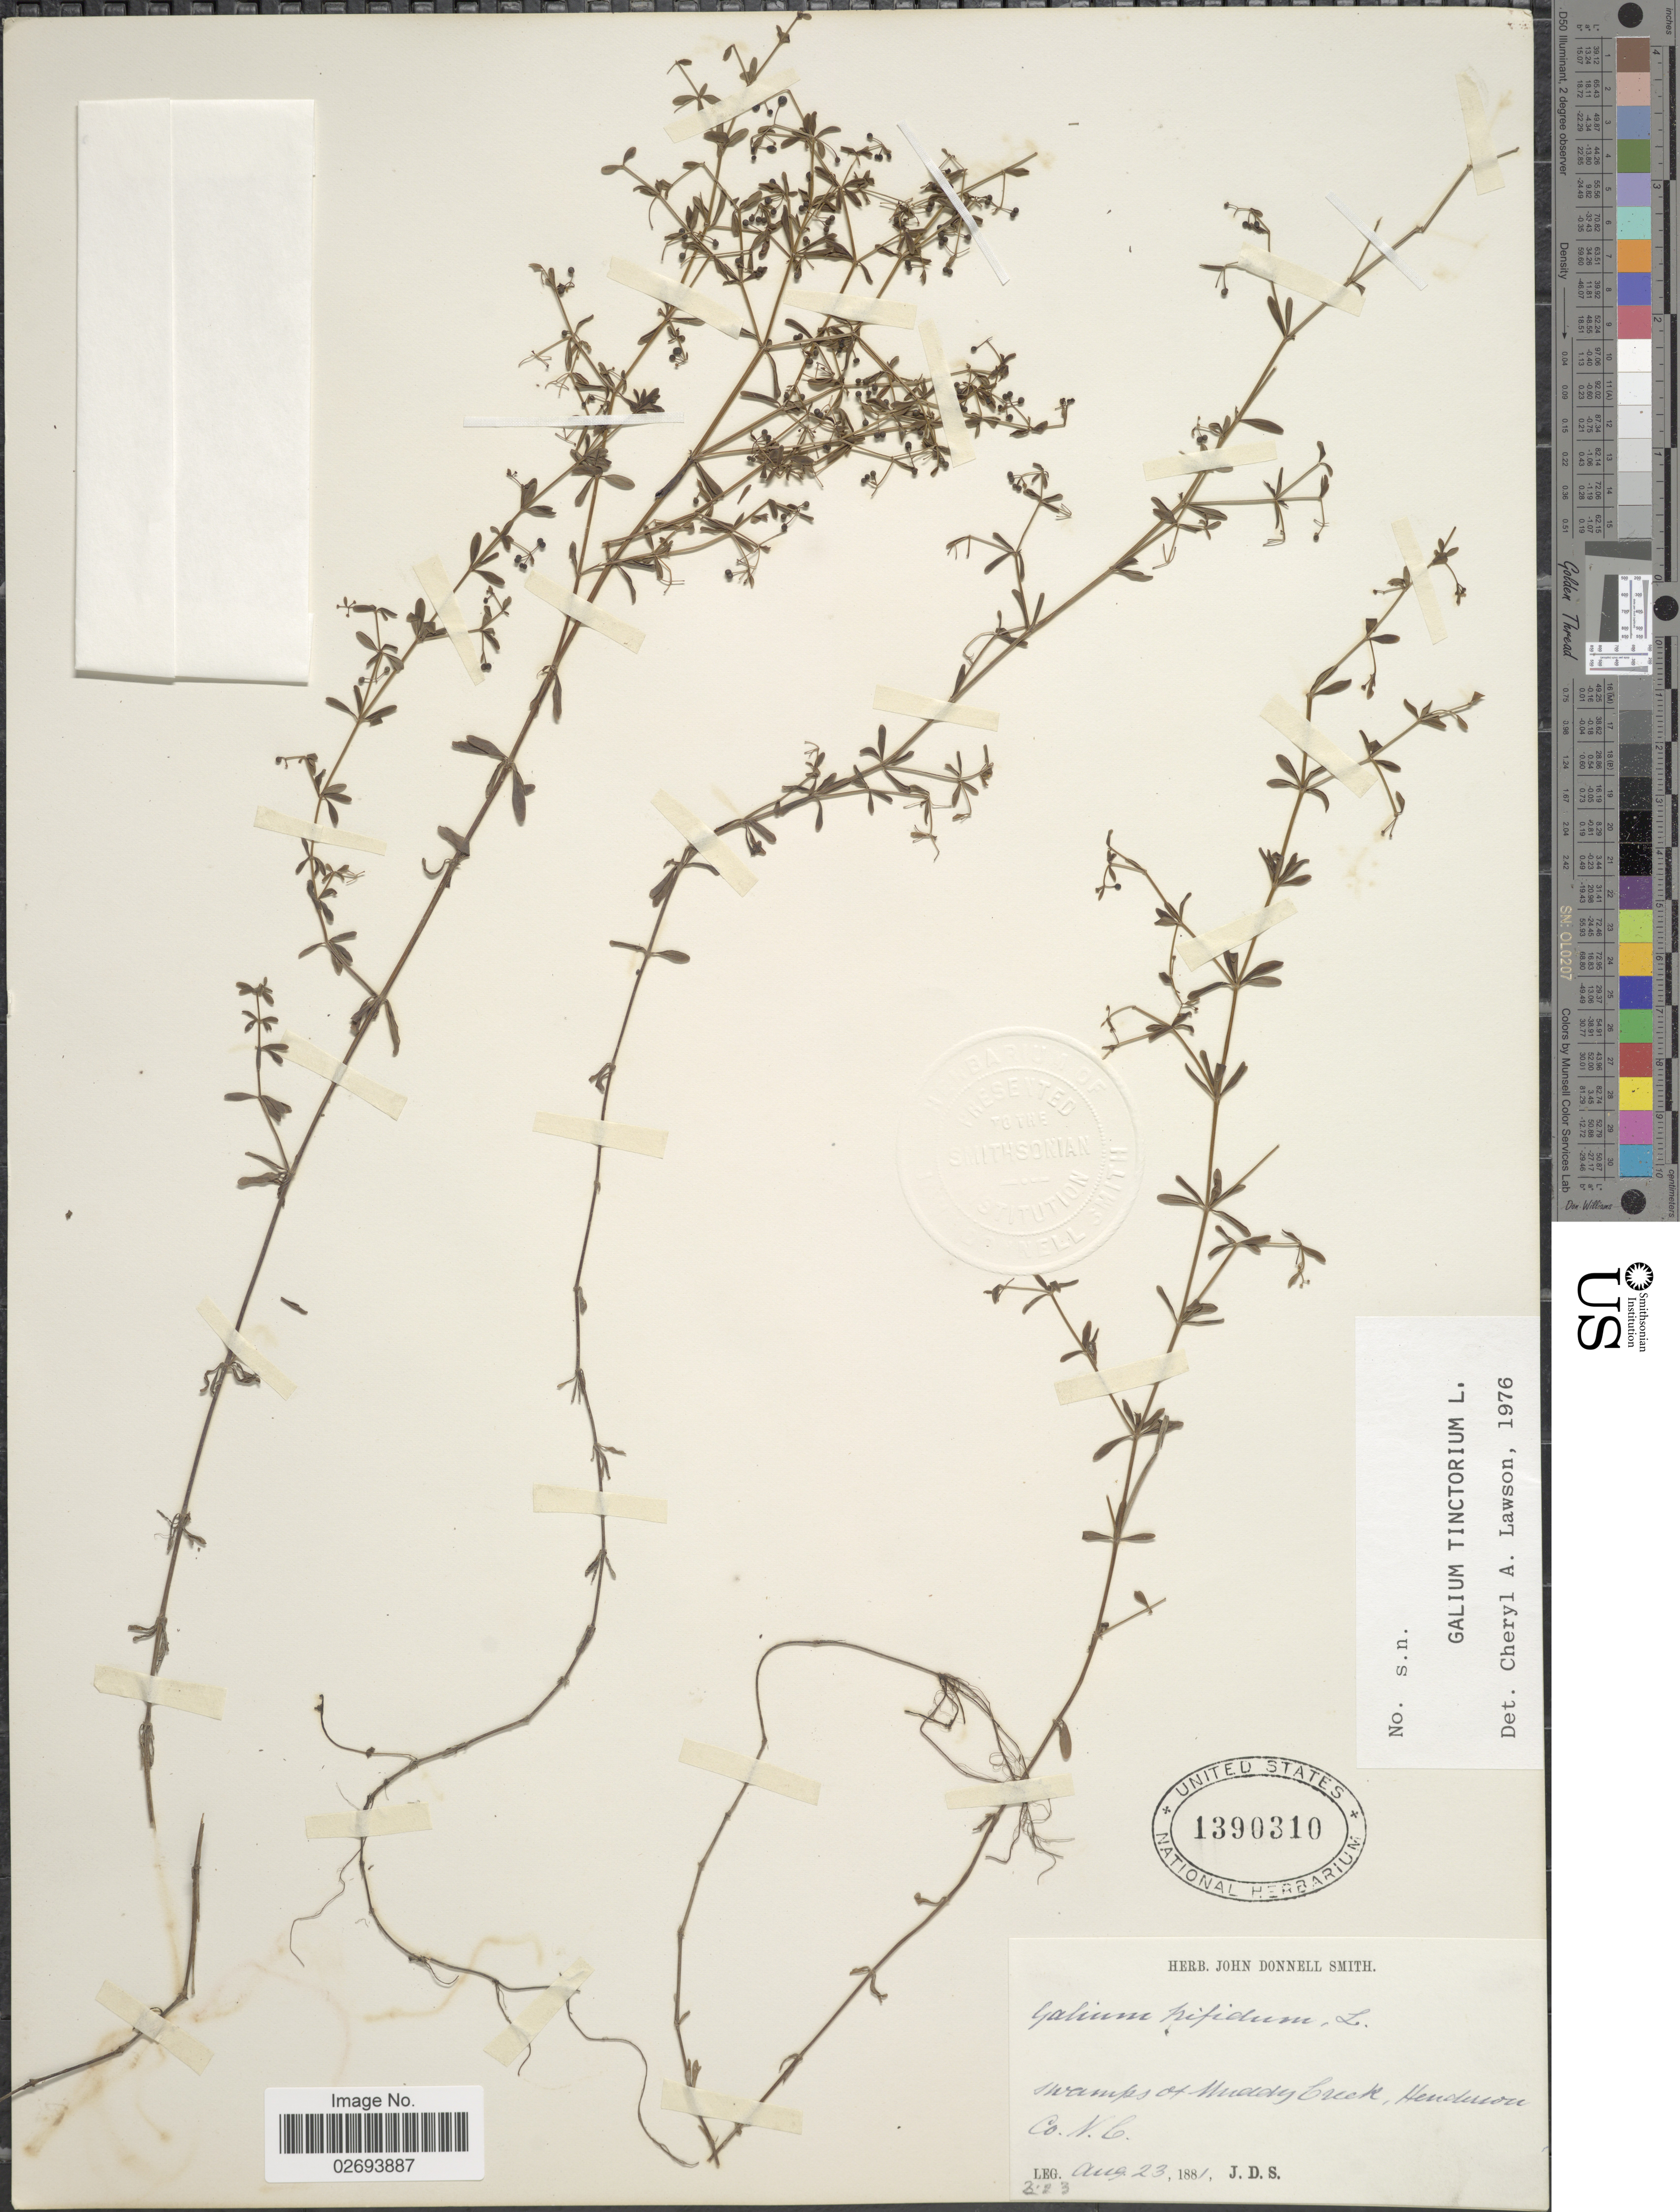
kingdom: Plantae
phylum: Tracheophyta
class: Magnoliopsida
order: Gentianales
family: Rubiaceae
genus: Galium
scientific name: Galium tinctorium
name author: (L.) Scop.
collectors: J. Donnell Smith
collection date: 1881-08-23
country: United States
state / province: North Carolina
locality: Swamp of Muddy Creek, Henderson Co.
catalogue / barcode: US 1390310